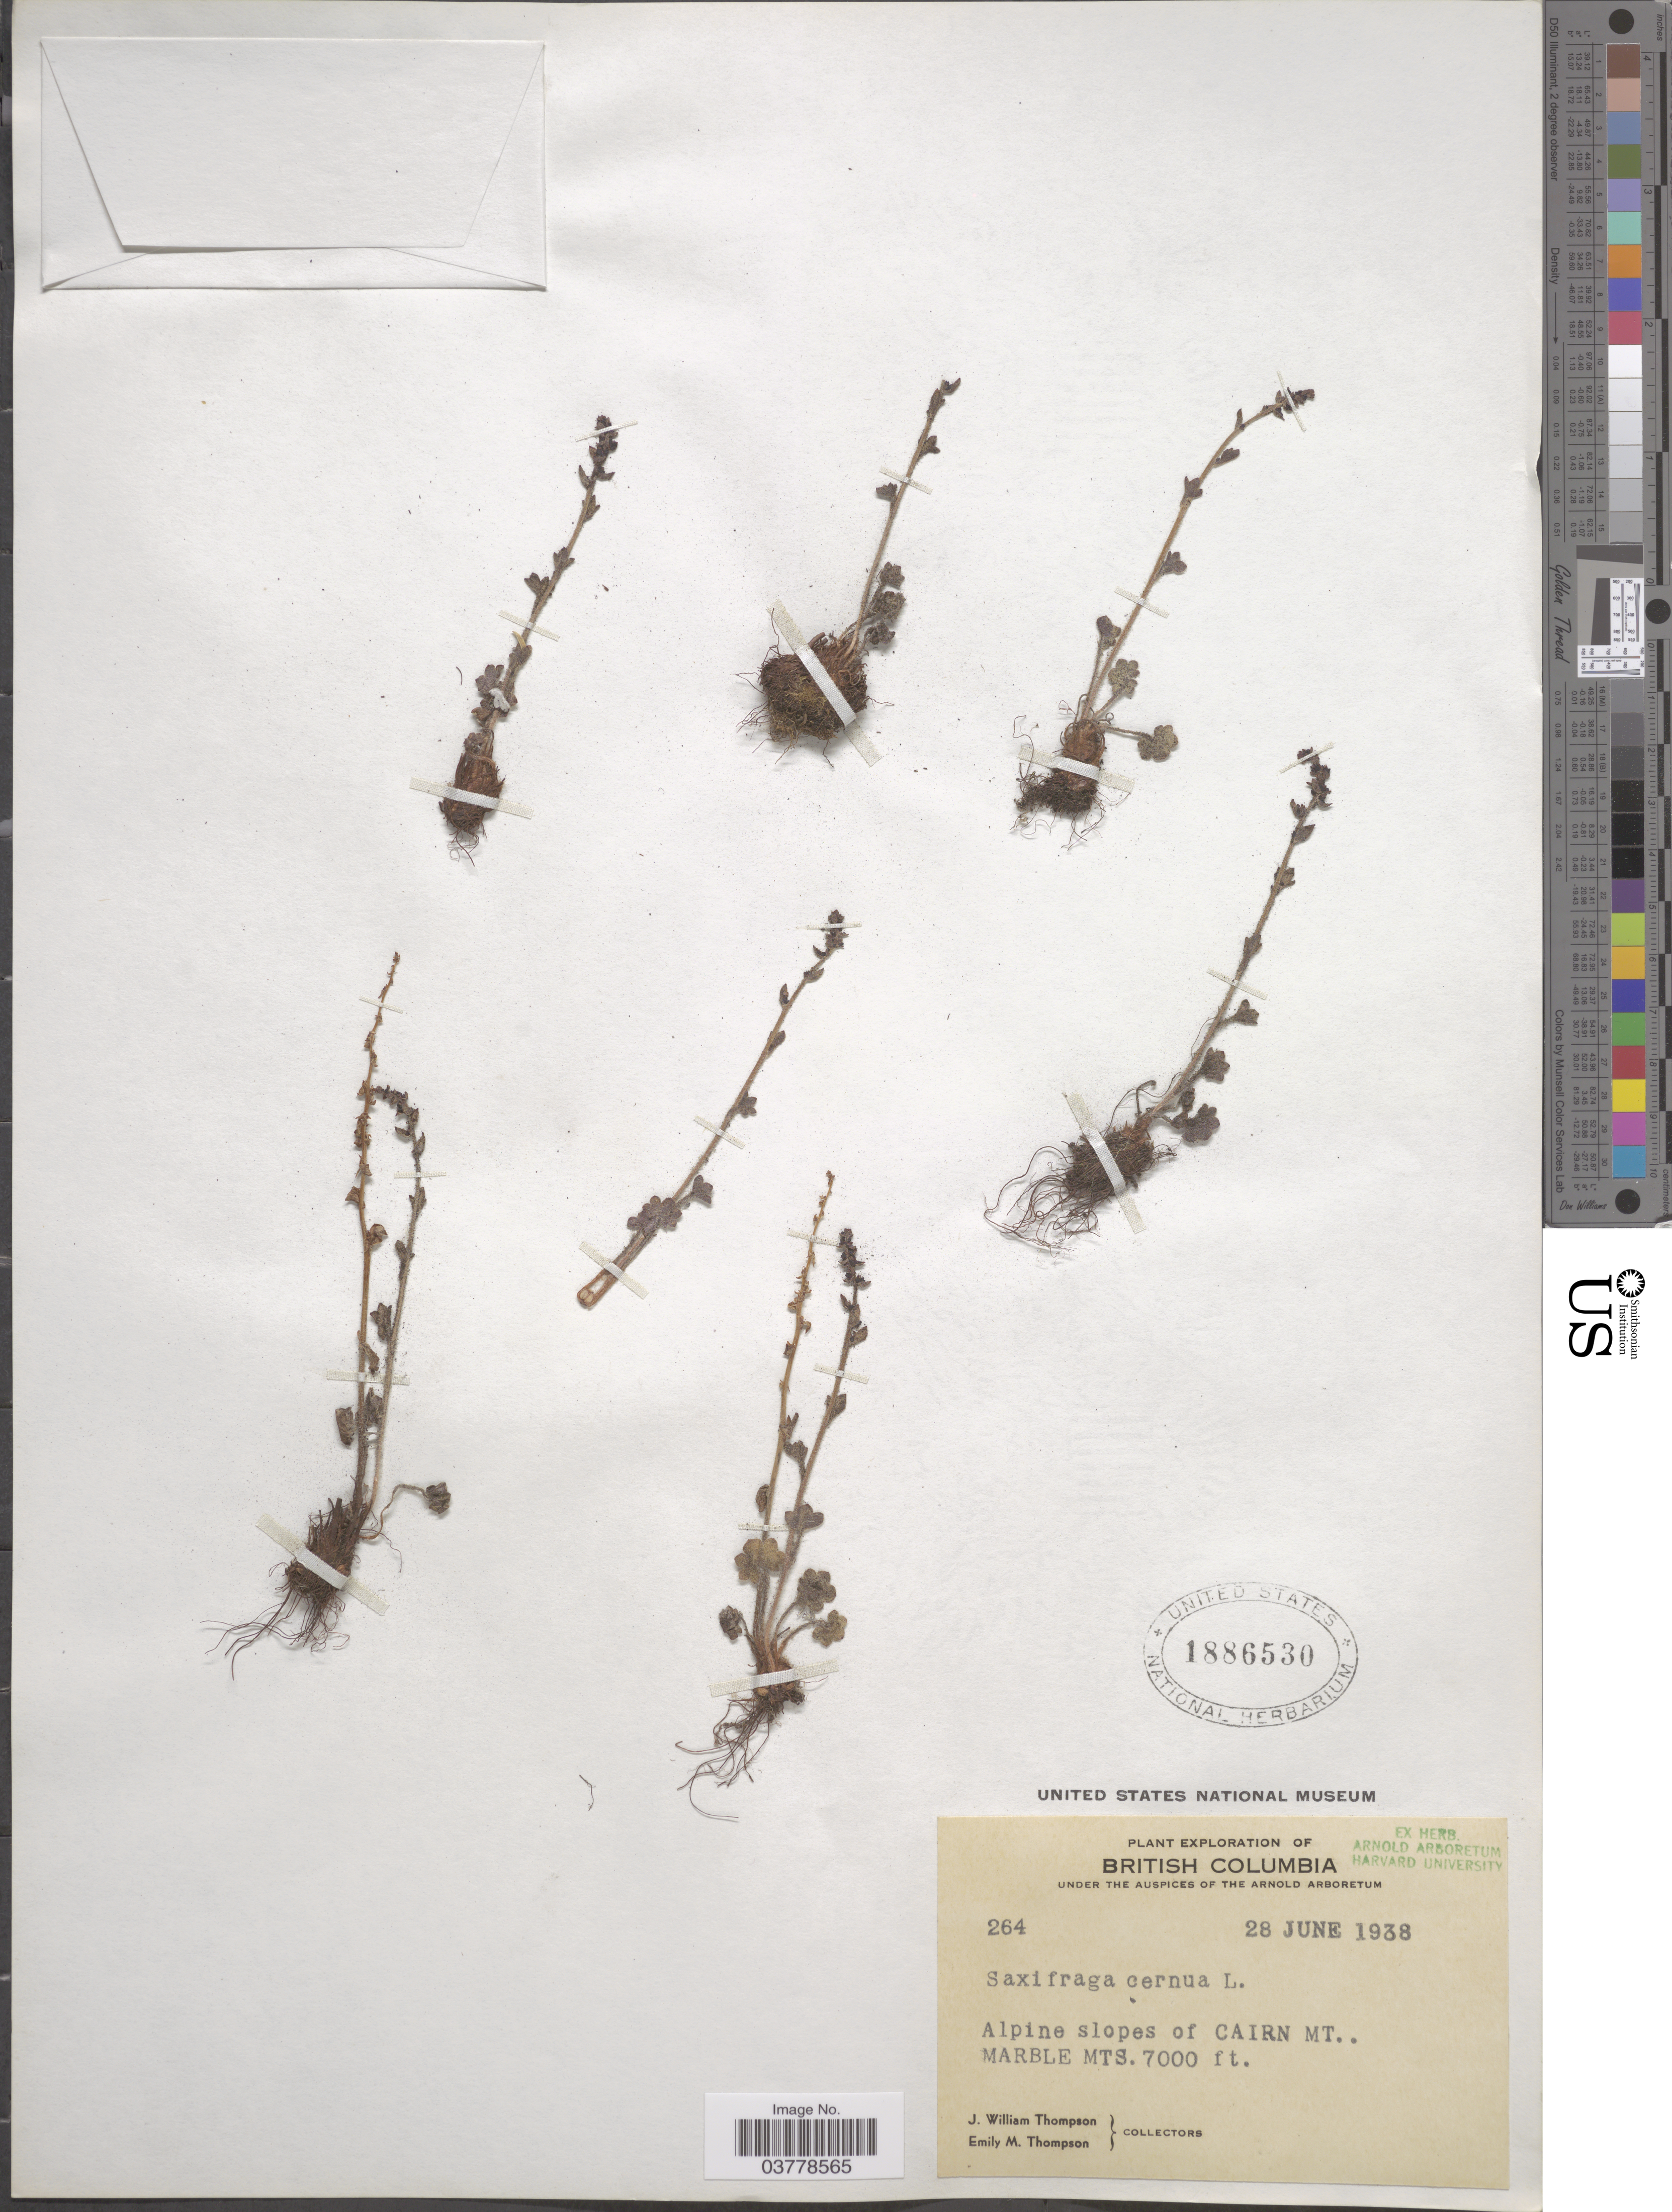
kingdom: Plantae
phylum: Tracheophyta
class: Magnoliopsida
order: Saxifragales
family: Saxifragaceae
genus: Saxifraga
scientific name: Saxifraga cernua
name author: L.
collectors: J. W. Thompson & E. M. Thompson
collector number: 264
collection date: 1938-06-28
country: Canada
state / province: British Columbia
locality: Alpine slopes of Cairn Mt., Marble Mts.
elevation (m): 2134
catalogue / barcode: US 1886530